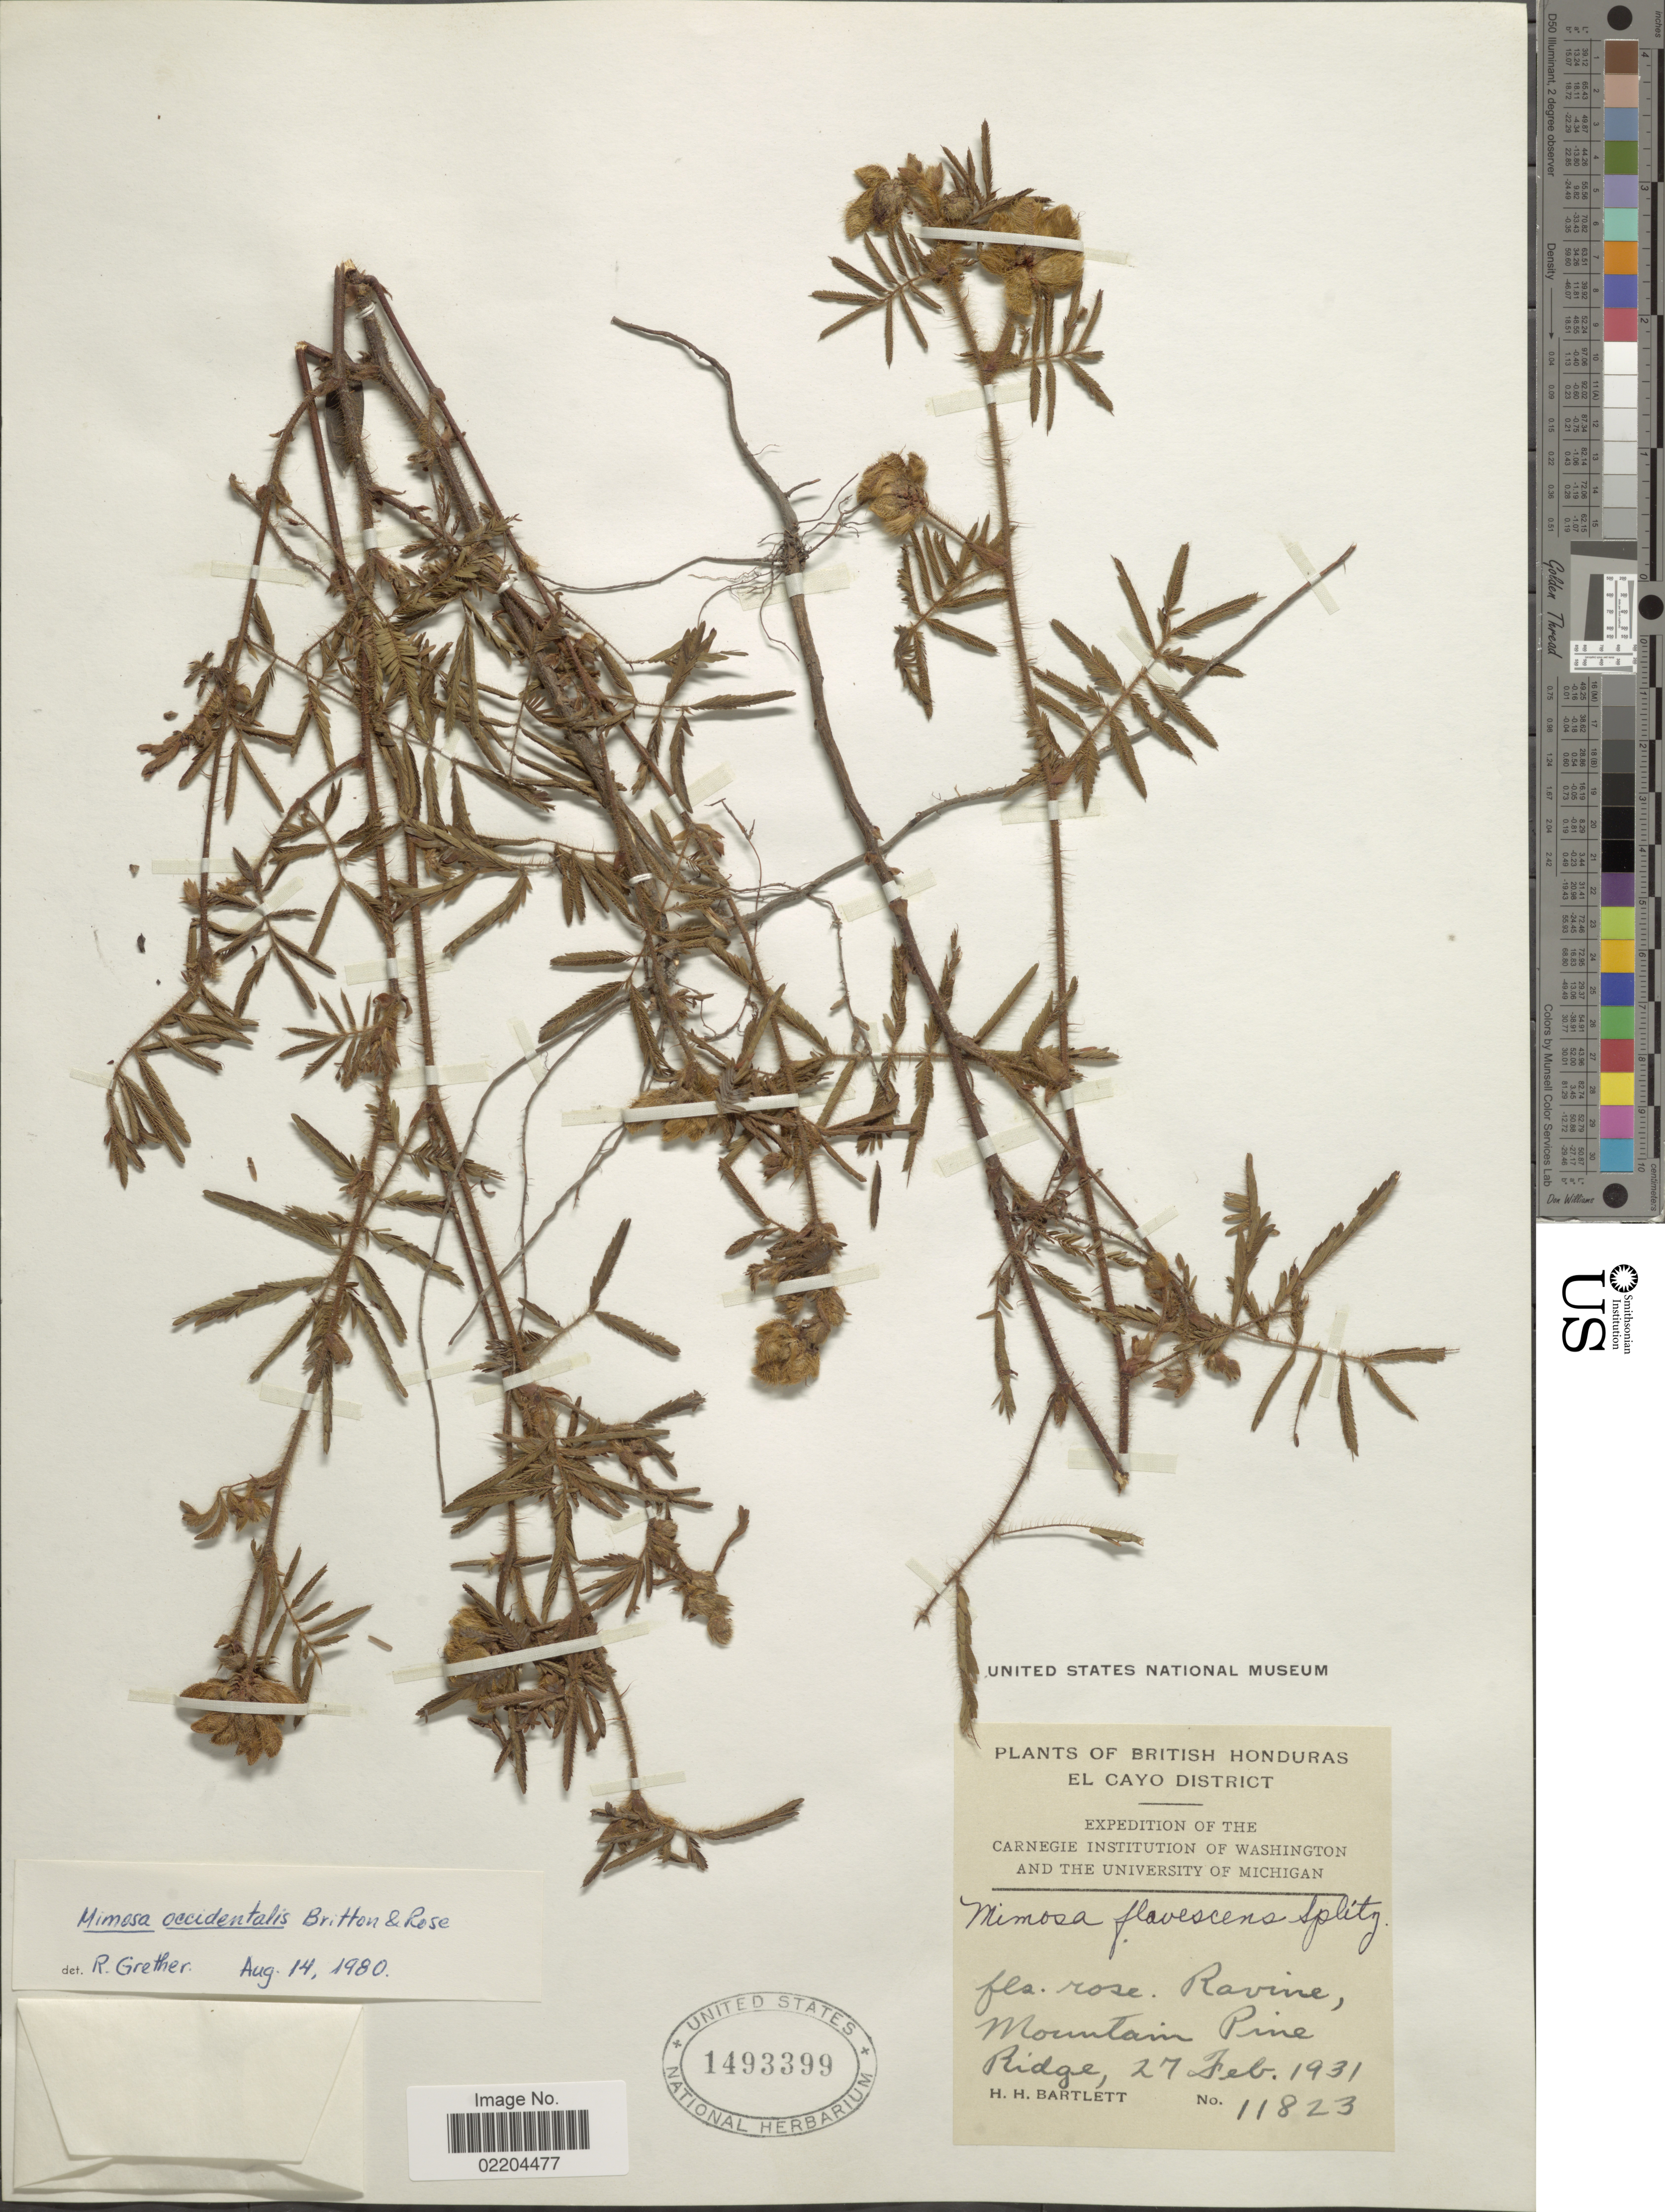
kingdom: Plantae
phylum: Tracheophyta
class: Magnoliopsida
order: Fabales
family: Fabaceae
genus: Mimosa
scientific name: Mimosa occidentalis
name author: Britton & Rose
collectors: H. H. Bartlett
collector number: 11823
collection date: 1931-02-27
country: Belize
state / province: Cayo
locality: British Honduras. El Cayo District. Mountain Pine Ridge.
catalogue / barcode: US 1493399